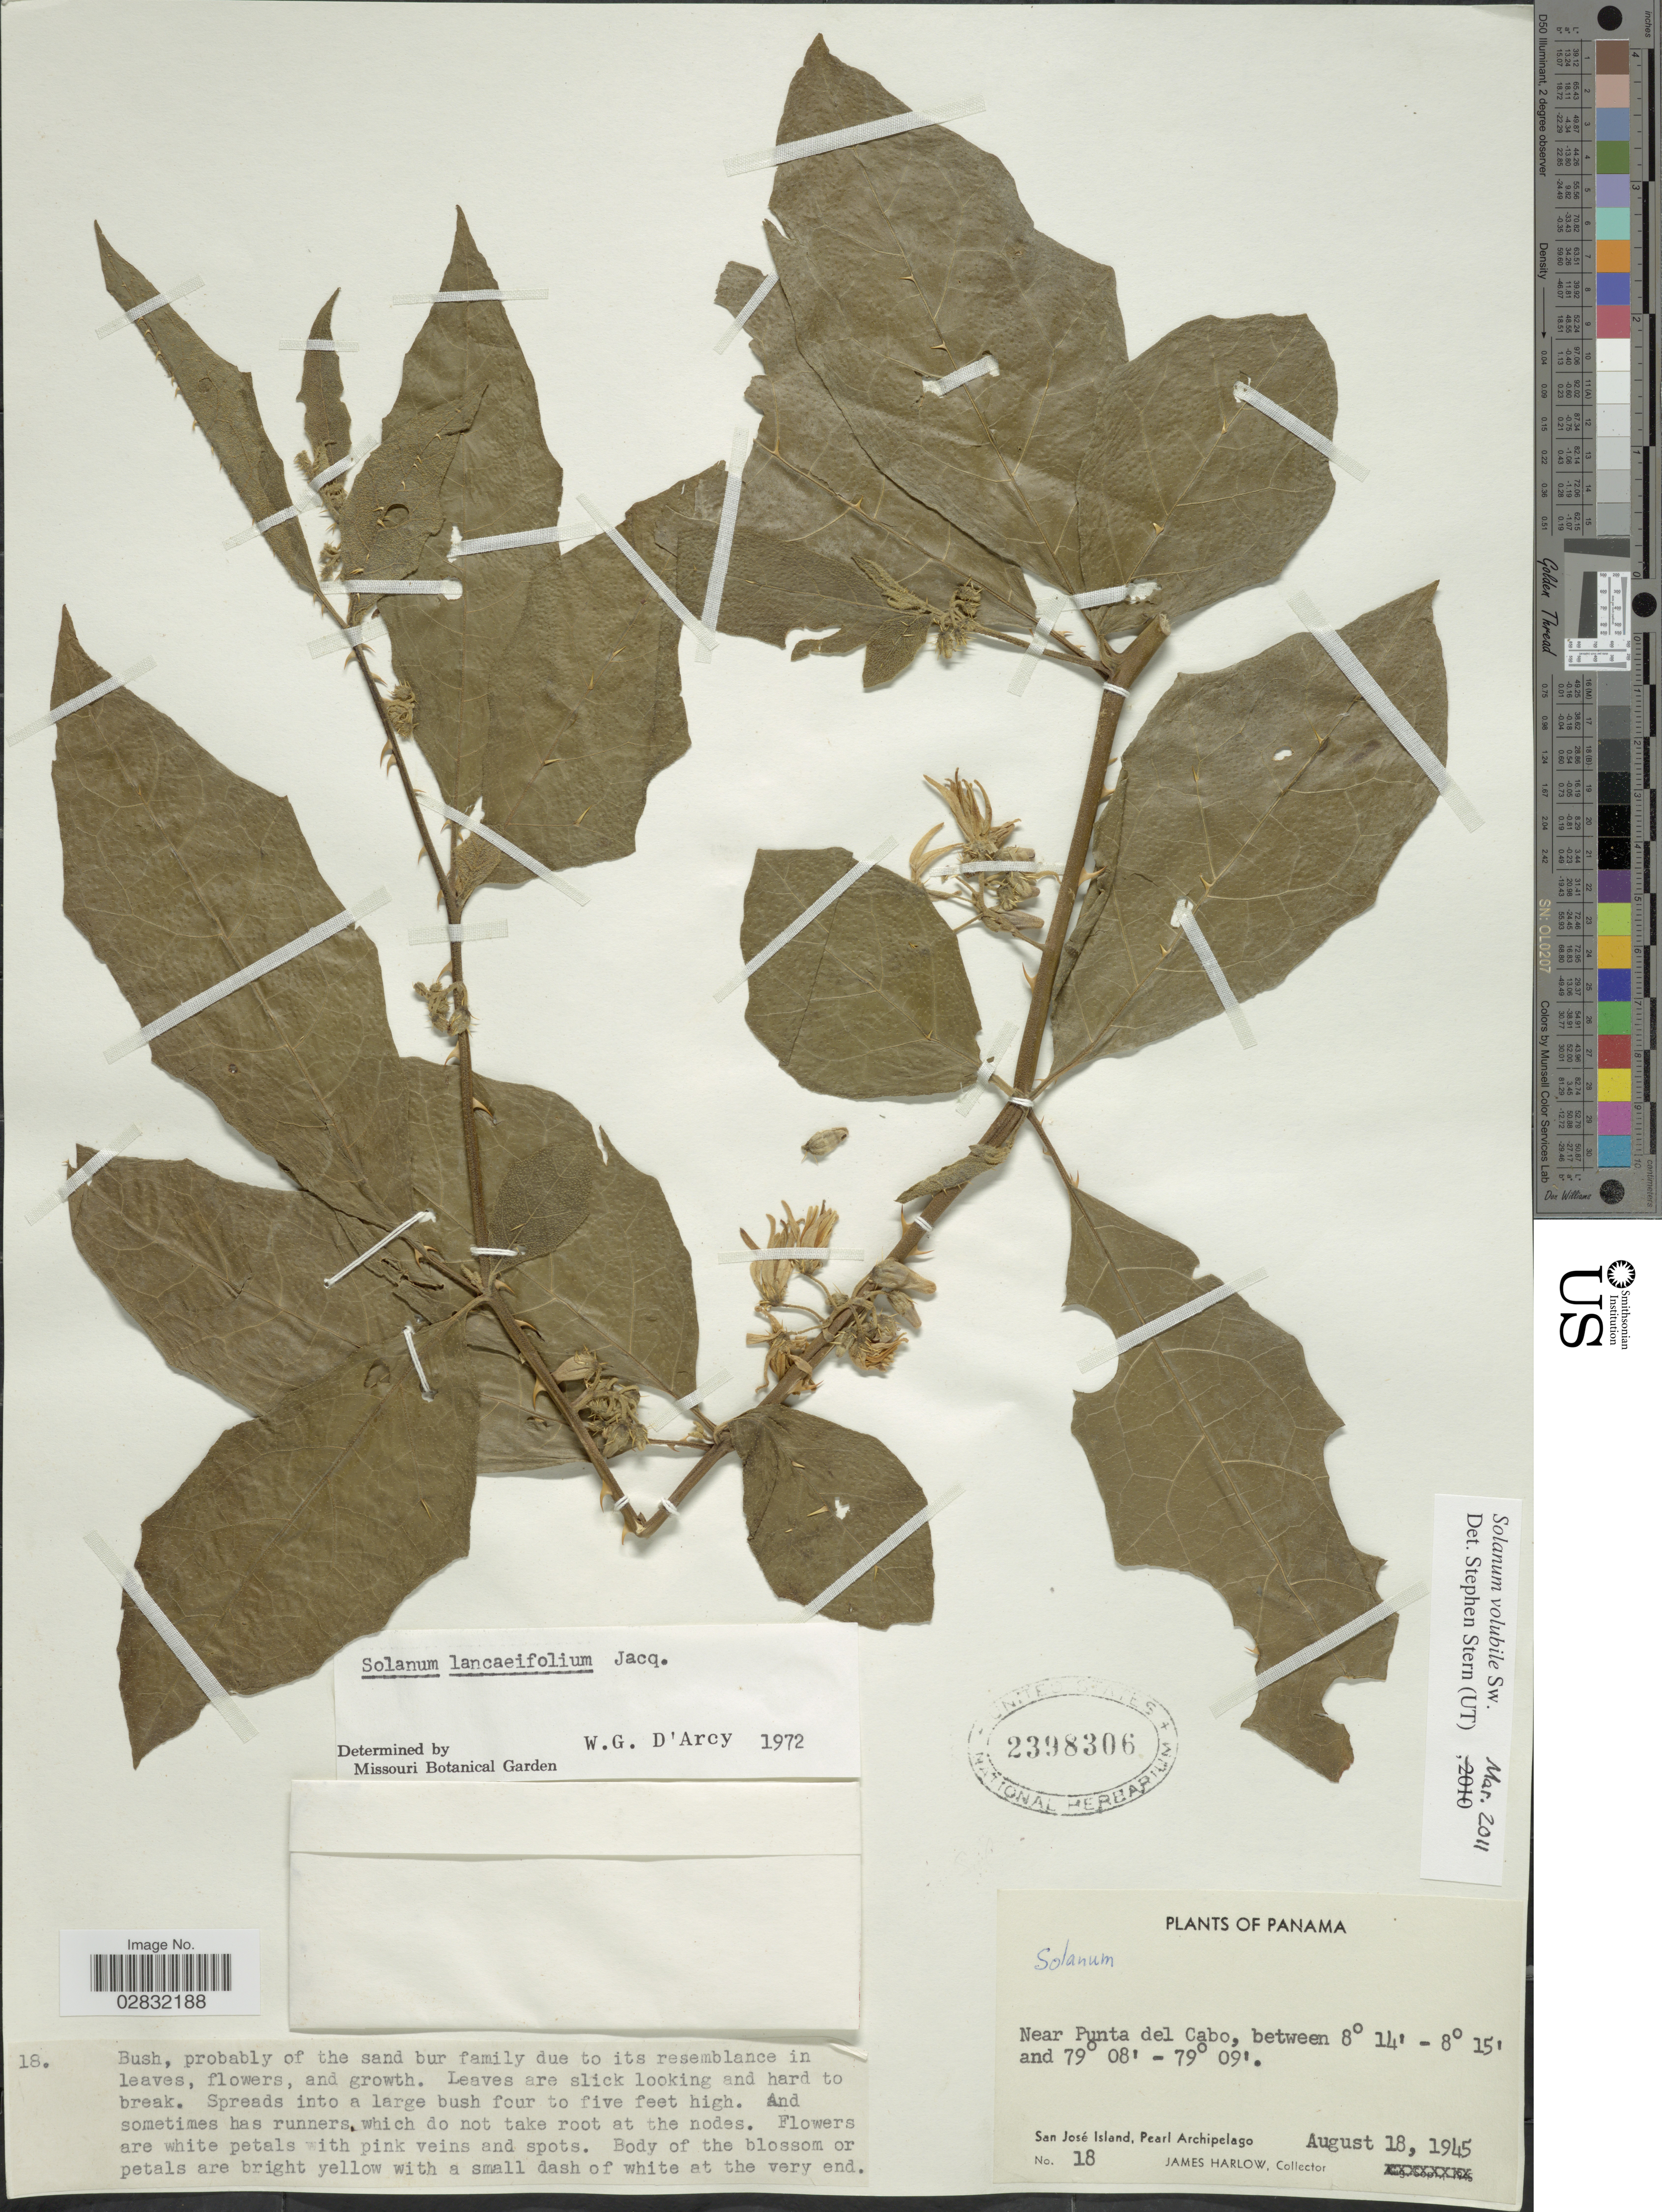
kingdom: Plantae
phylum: Tracheophyta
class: Magnoliopsida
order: Solanales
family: Solanaceae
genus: Solanum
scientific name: Solanum volubile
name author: Sw.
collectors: J. Harlow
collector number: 18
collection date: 1945-08-18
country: Panama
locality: San José Island, Pearl Archipelago, Near Punta del Cabo.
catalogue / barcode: US 2398306